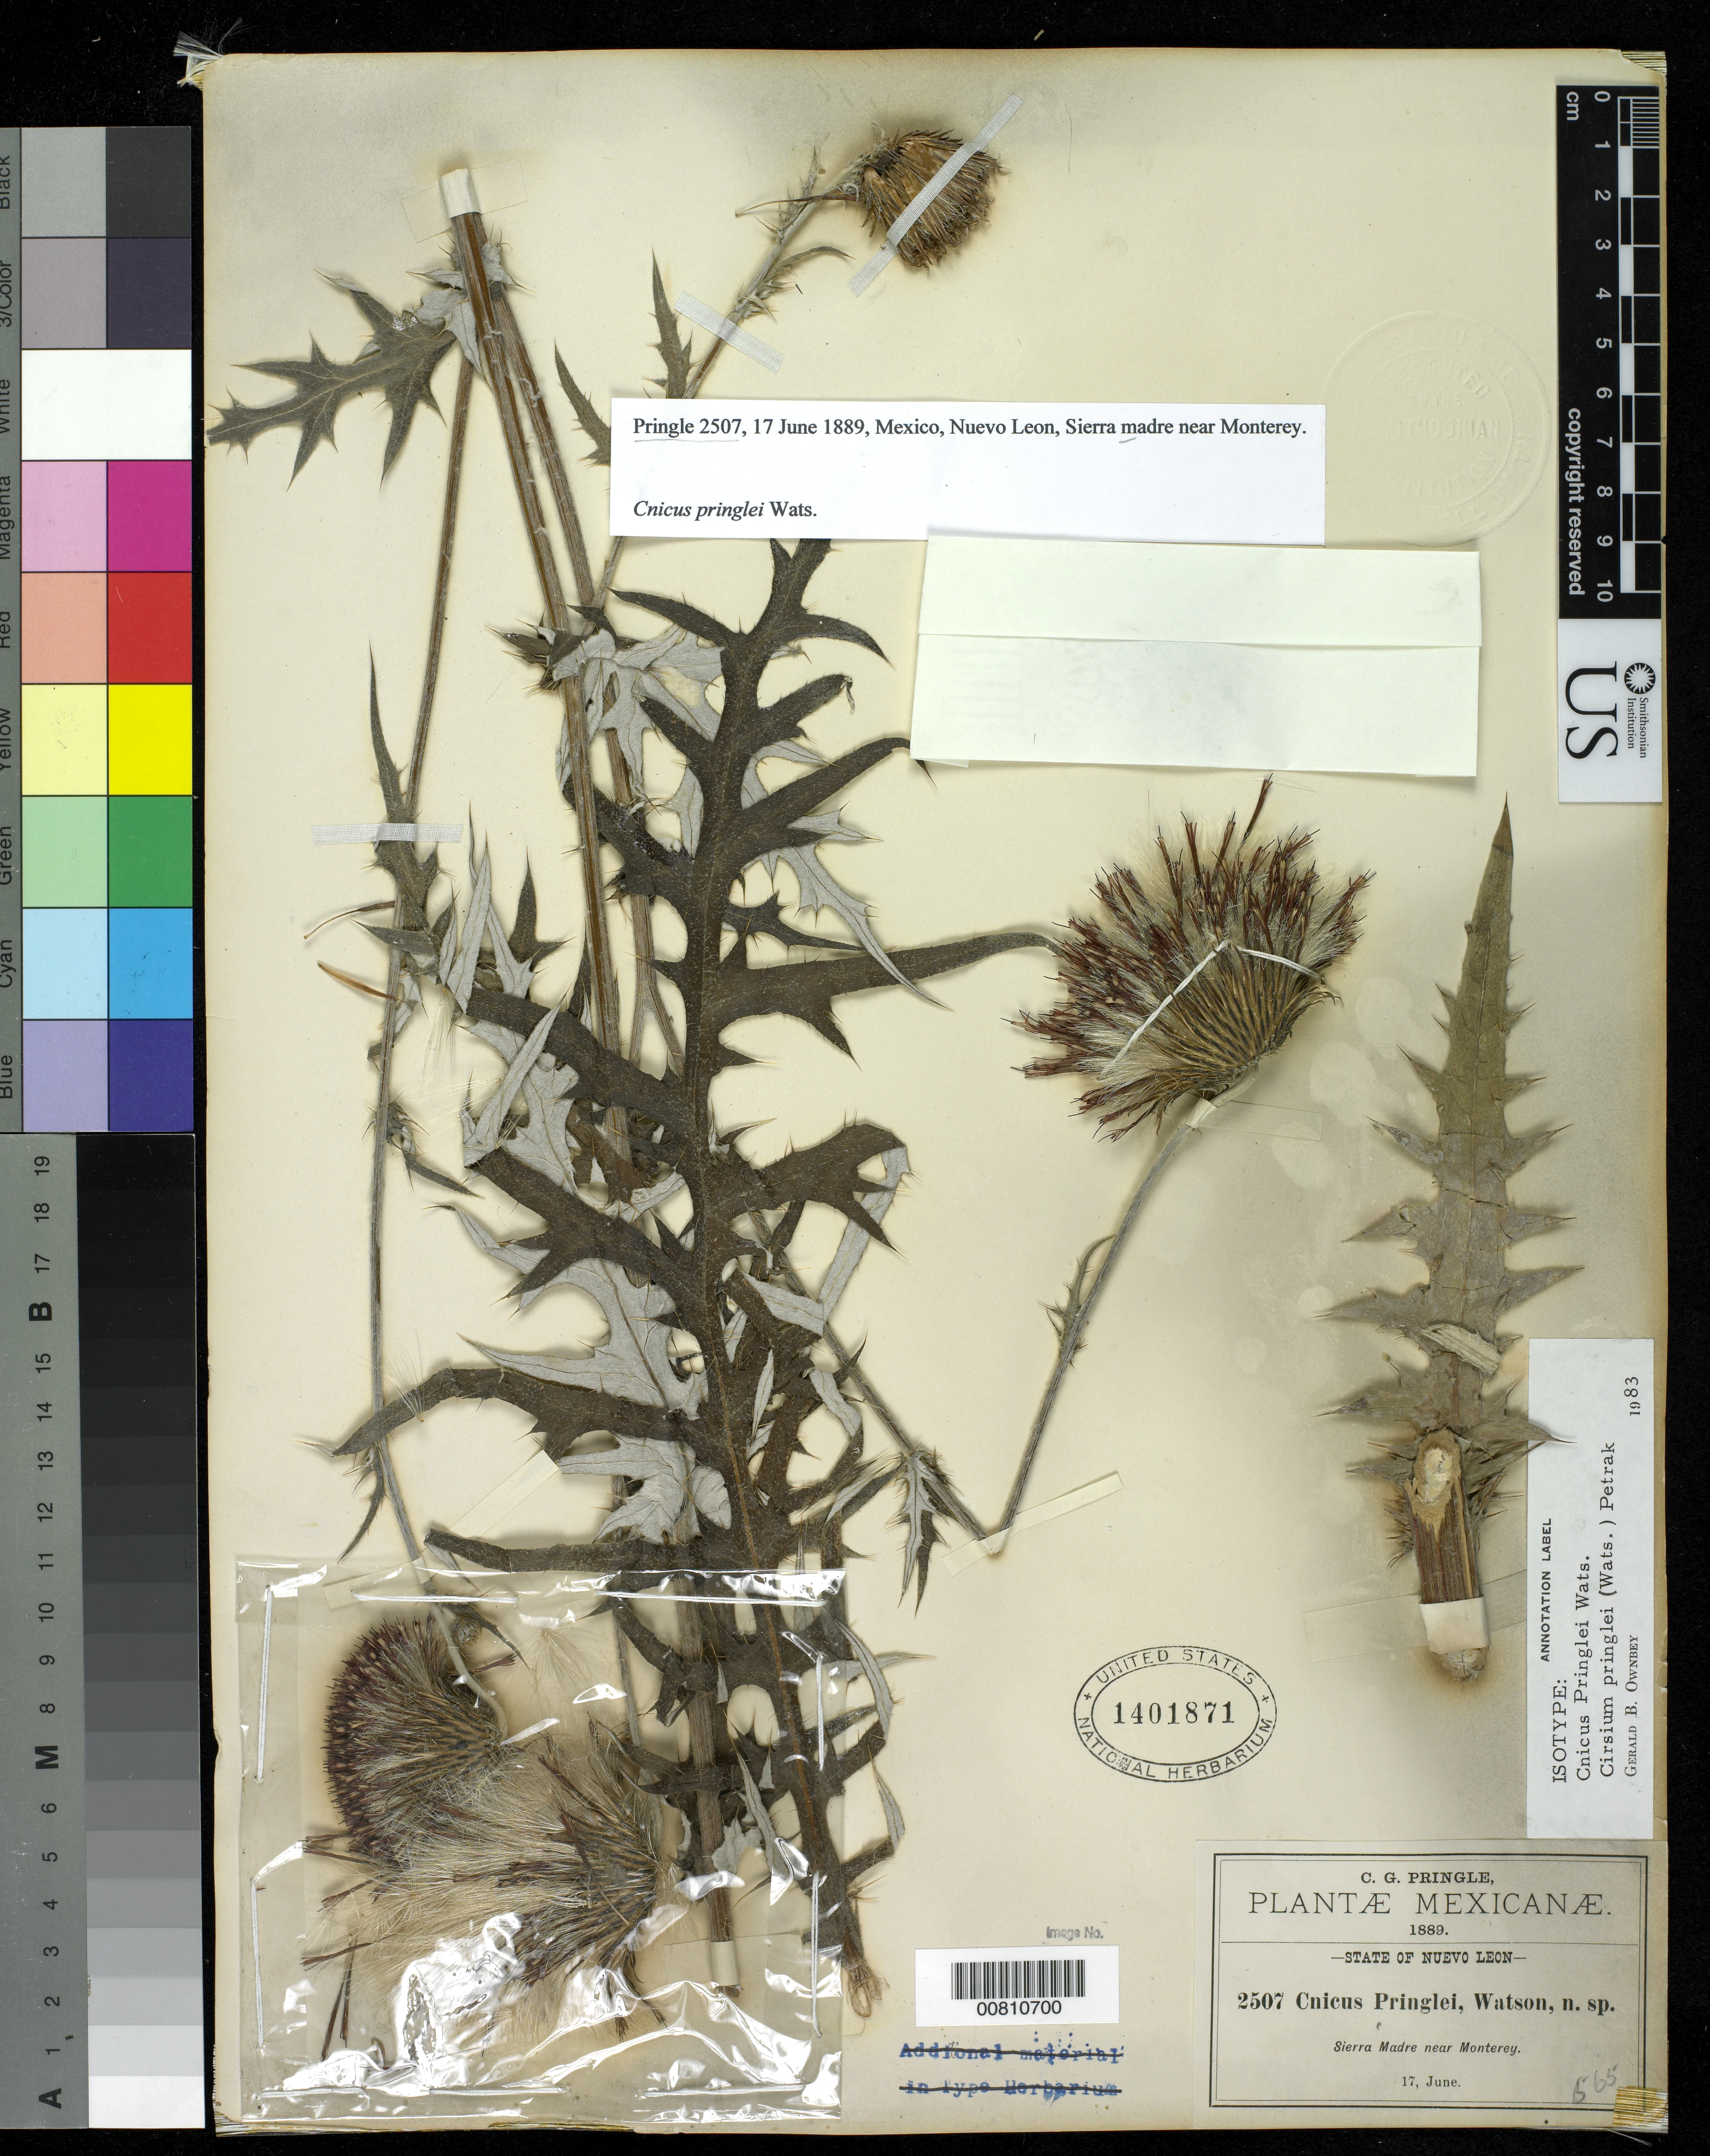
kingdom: Plantae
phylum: Tracheophyta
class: Magnoliopsida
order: Asterales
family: Asteraceae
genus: Cnicus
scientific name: Cnicus pringlei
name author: S. Watson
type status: Isotype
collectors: C. G. Pringle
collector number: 2507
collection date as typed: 17 Jun 1889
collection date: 1889-06-17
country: Mexico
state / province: Nuevo León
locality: Sierra Madre near Monterey.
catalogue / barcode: US 1401871